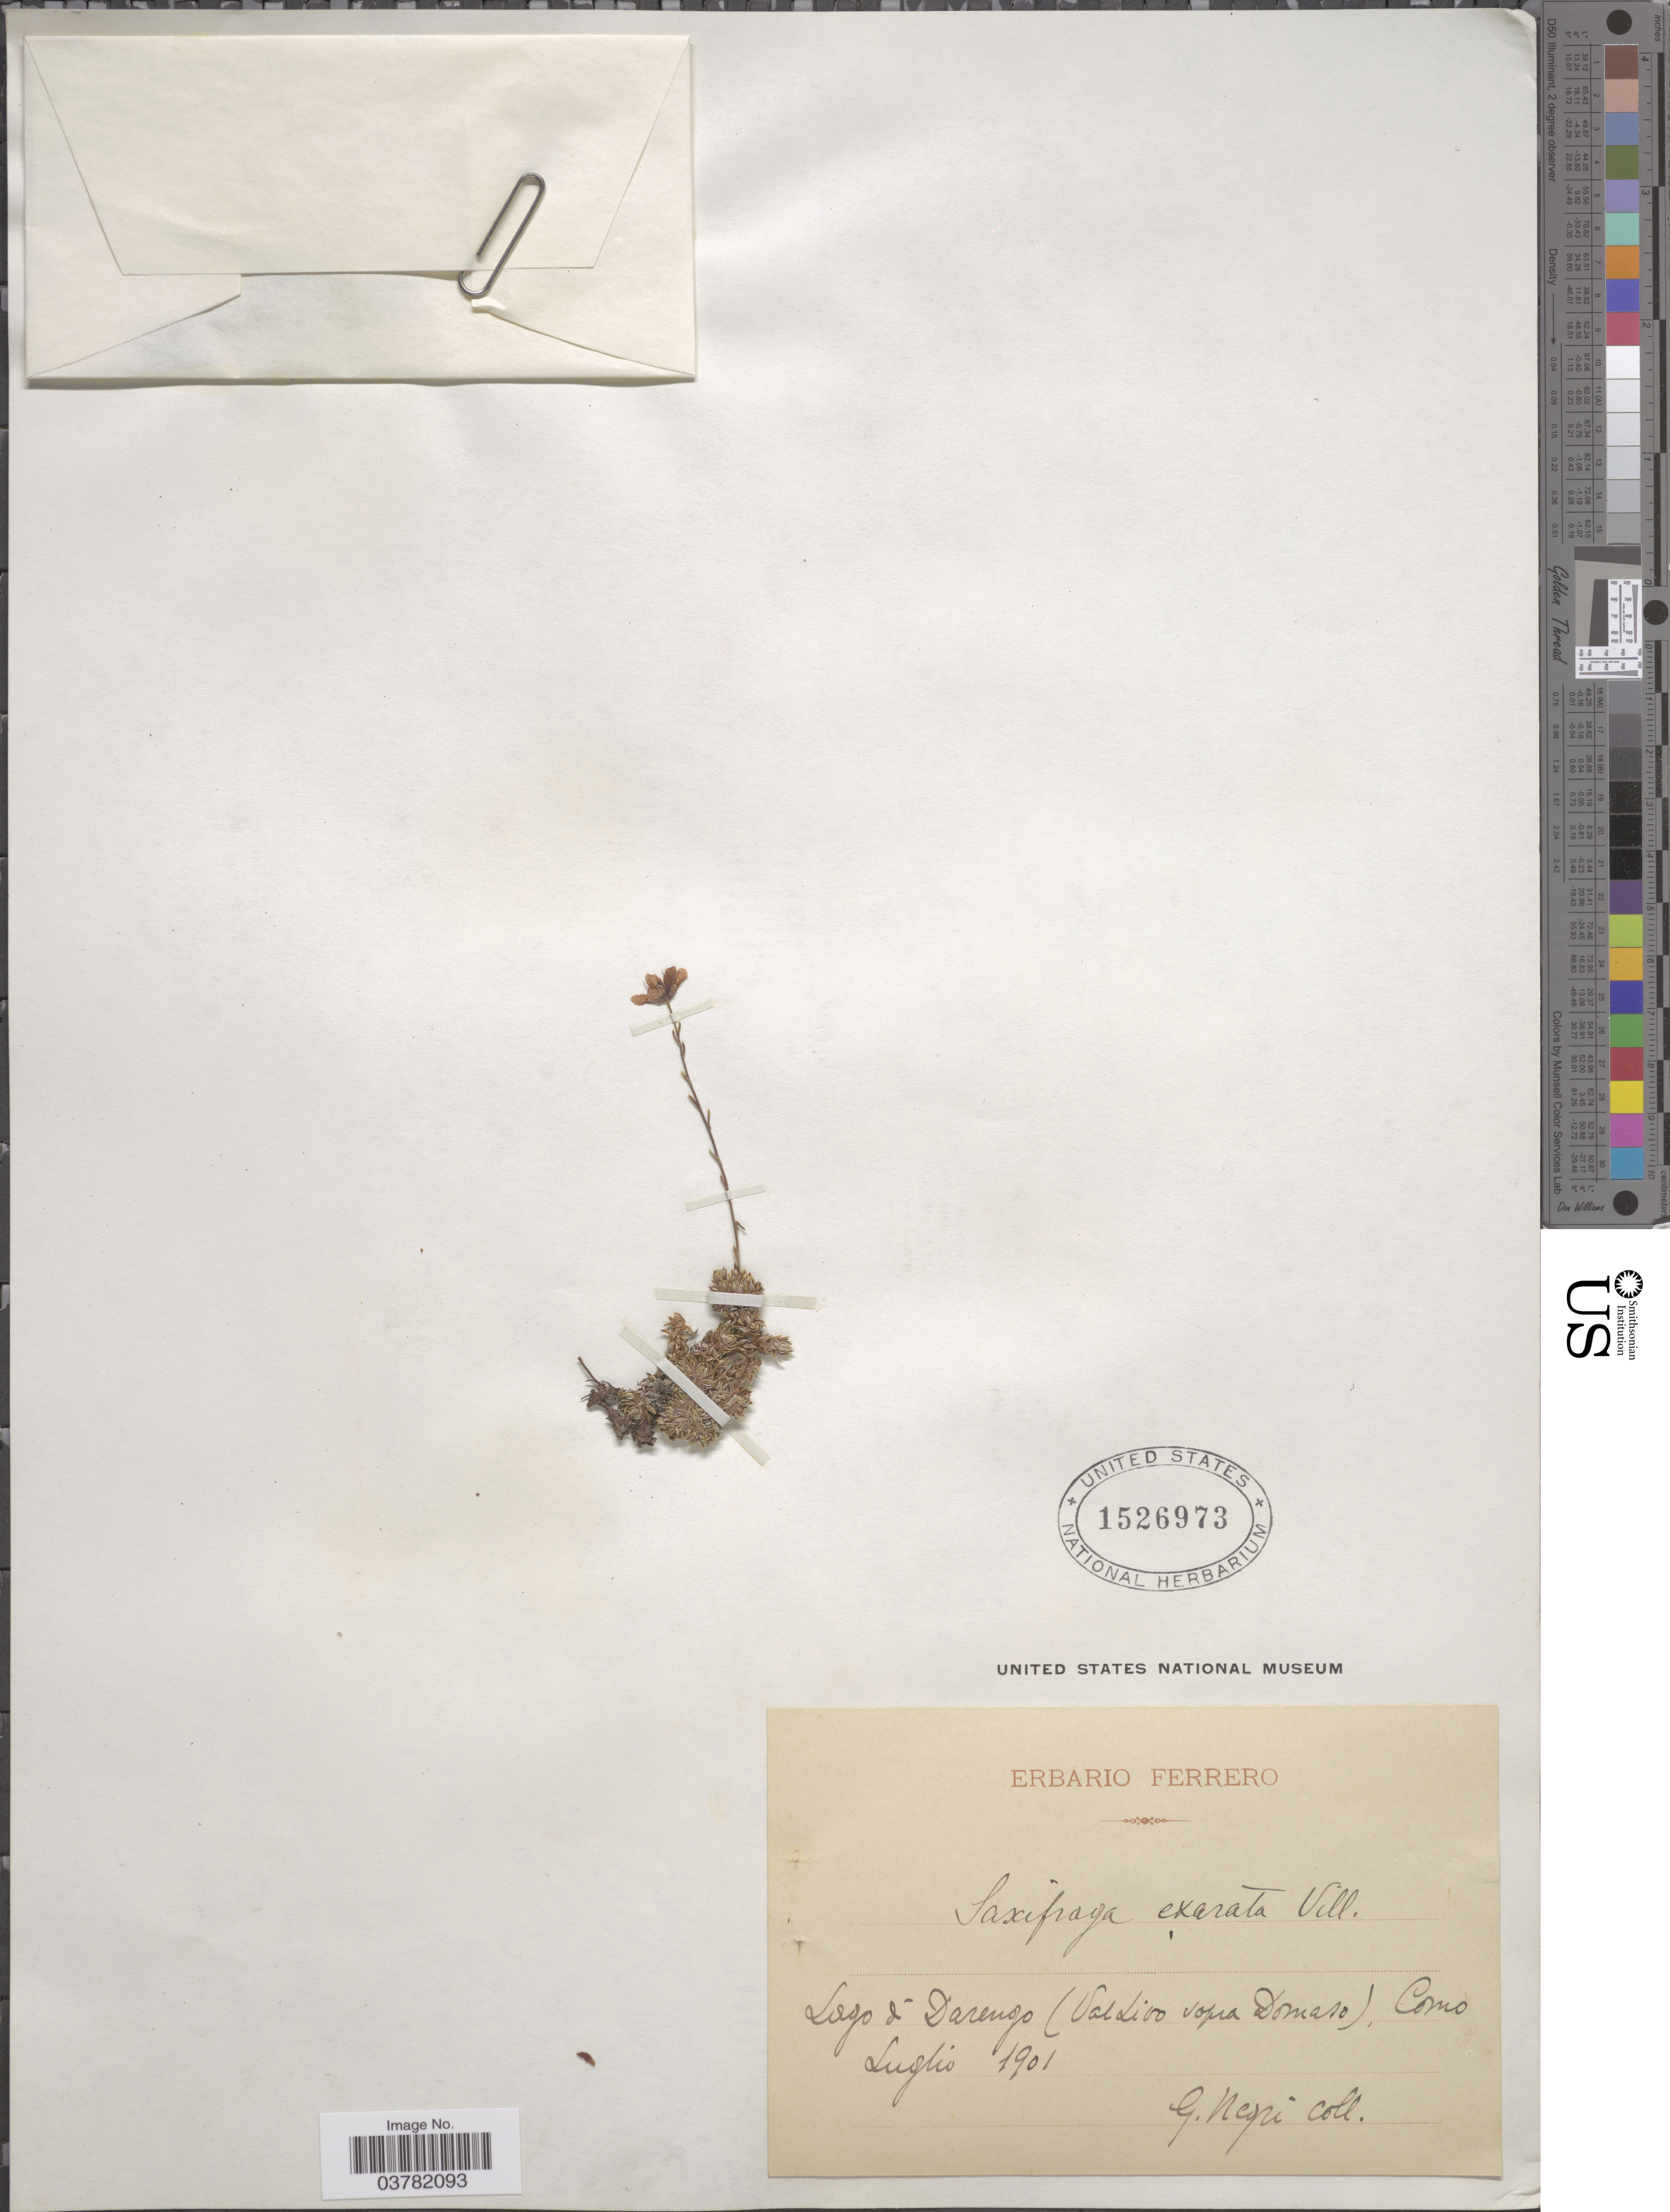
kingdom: Plantae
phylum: Tracheophyta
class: Magnoliopsida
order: Saxifragales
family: Saxifragaceae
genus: Saxifraga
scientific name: Saxifraga caespitosa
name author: L.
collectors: G. Negri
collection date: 1901-07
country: Italy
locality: Lago á Darengo (Vallivo supra Domaso).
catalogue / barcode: US 1526973